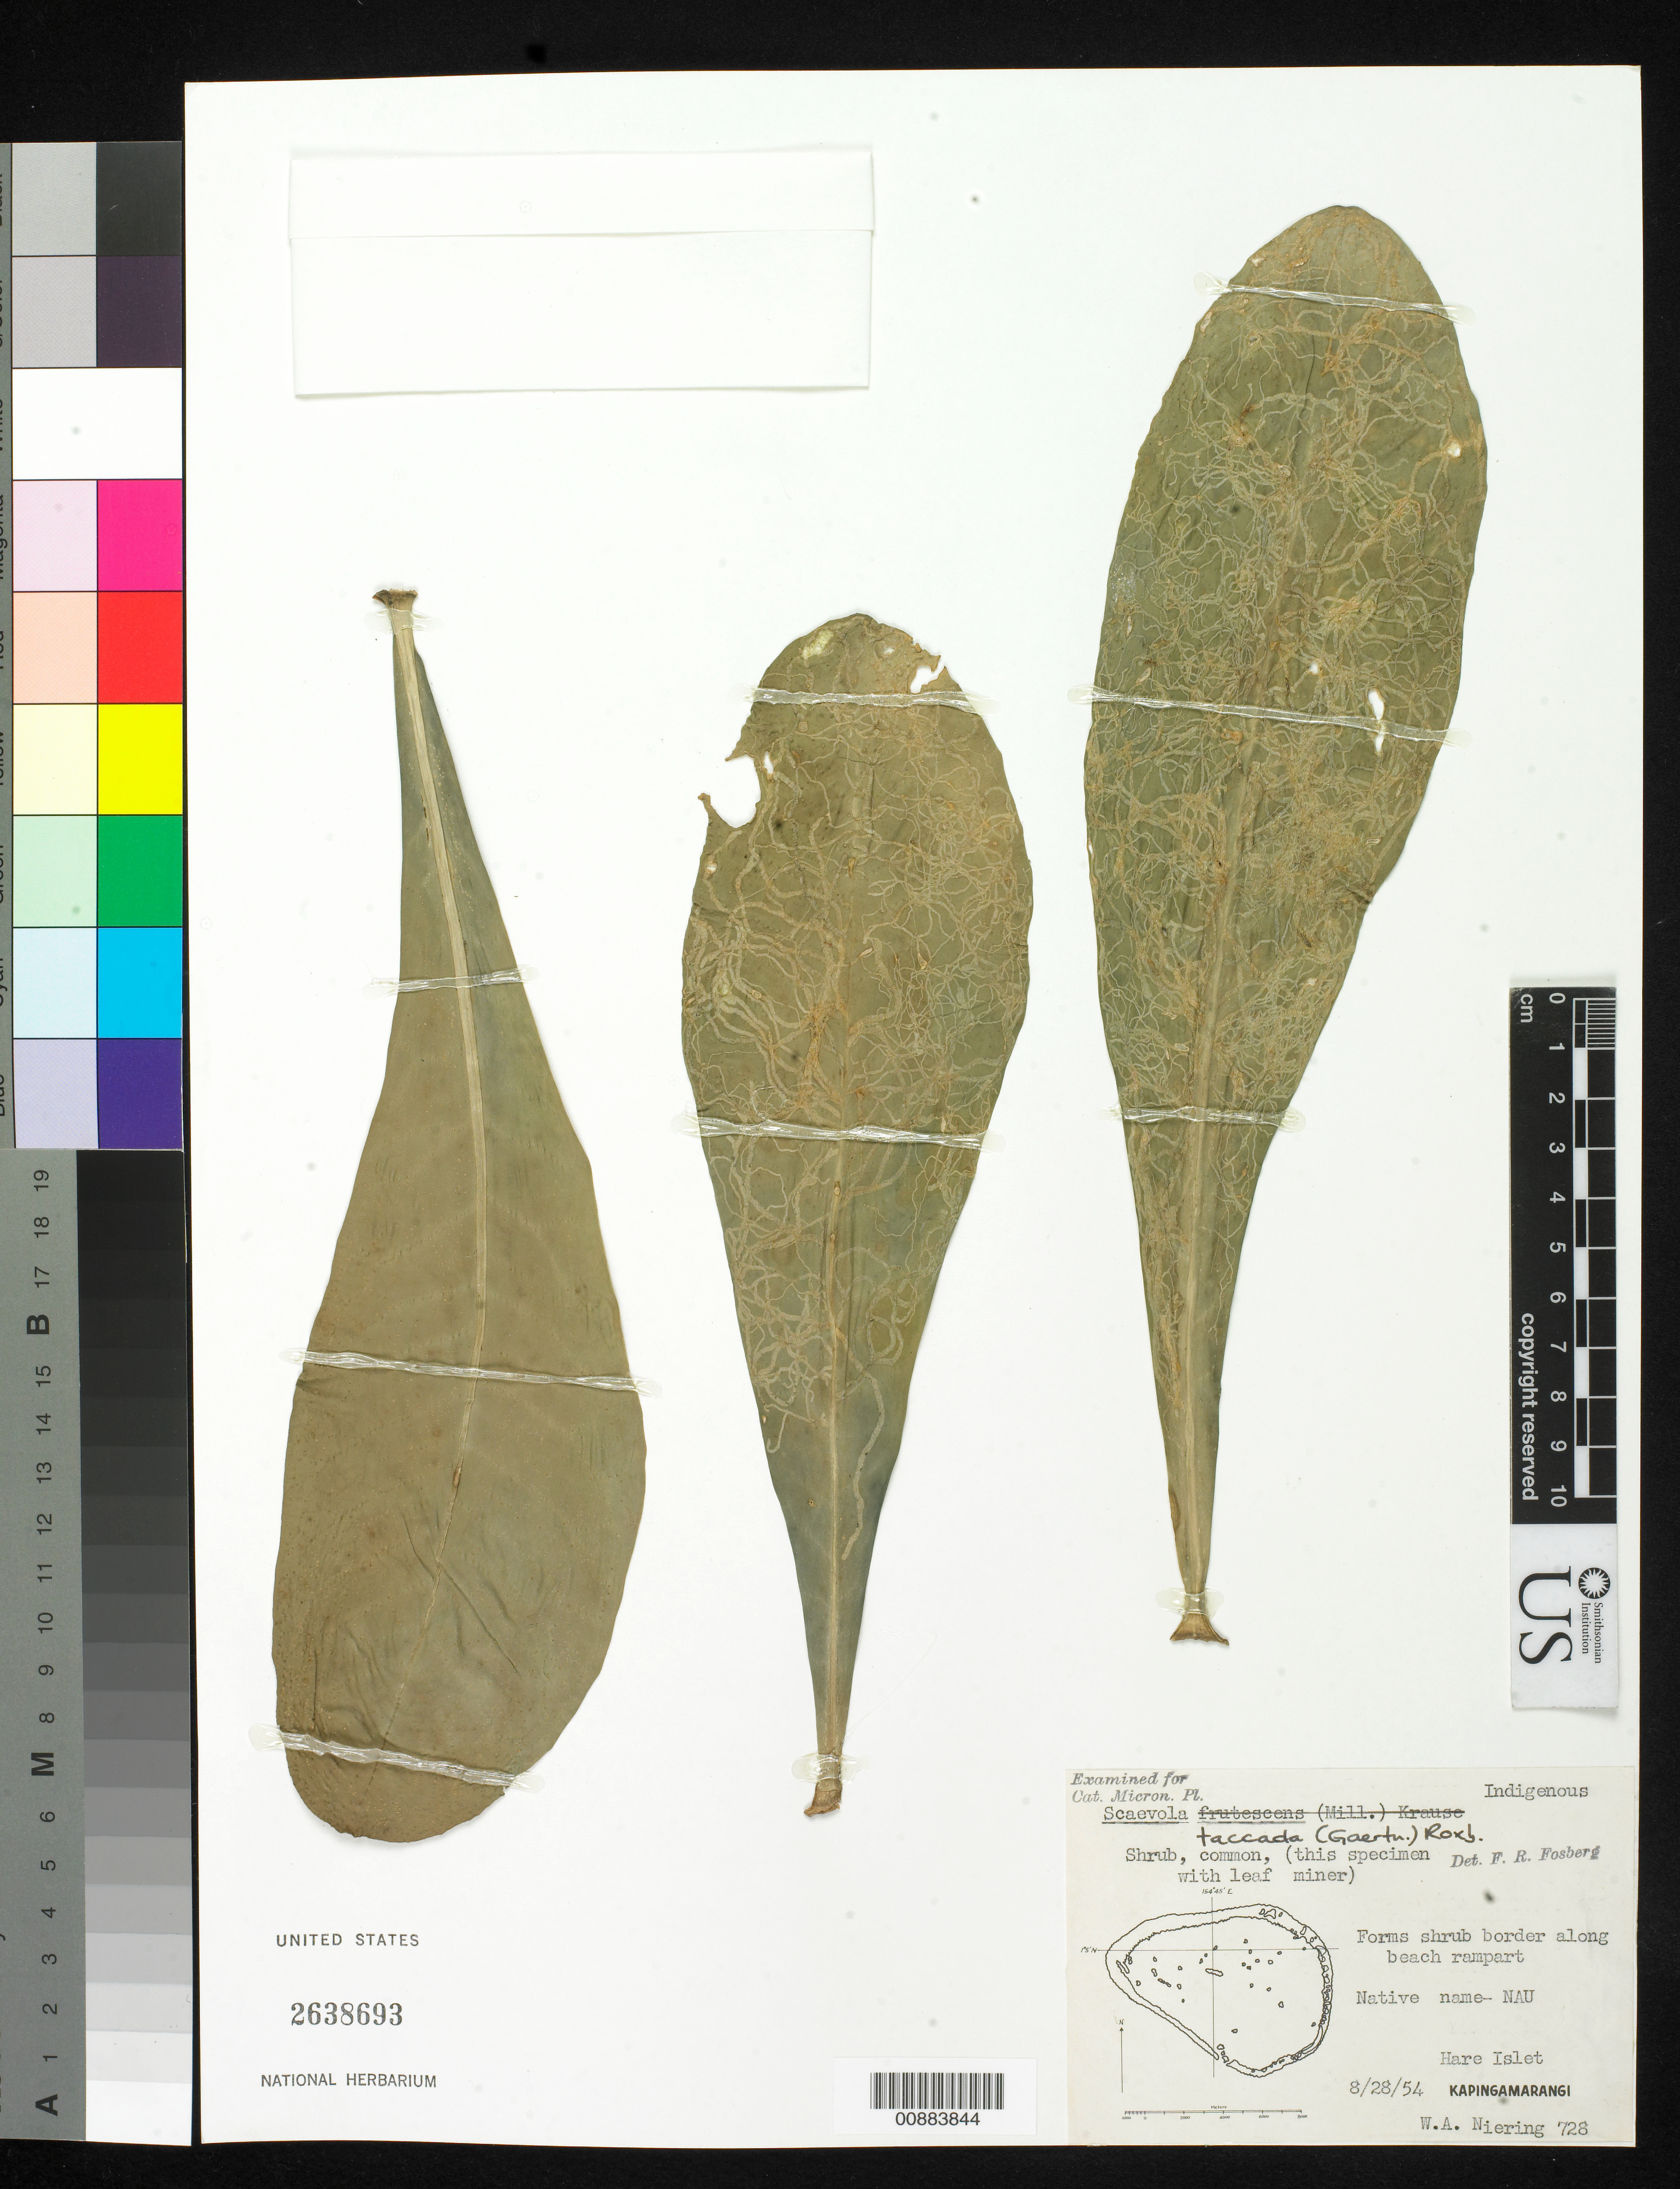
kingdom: Plantae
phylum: Tracheophyta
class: Magnoliopsida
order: Asterales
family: Goodeniaceae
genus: Scaevola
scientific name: Scaevola taccada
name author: (Gaertn.) Roxb.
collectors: W. Niering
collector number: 728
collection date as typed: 28 Aug 1954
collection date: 1954-08-28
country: Micronesia, Federated States of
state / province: Pohnpei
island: Kapingamarangi Atoll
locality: Hare Islet, Kapingamarangi Is.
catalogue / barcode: US 2638693